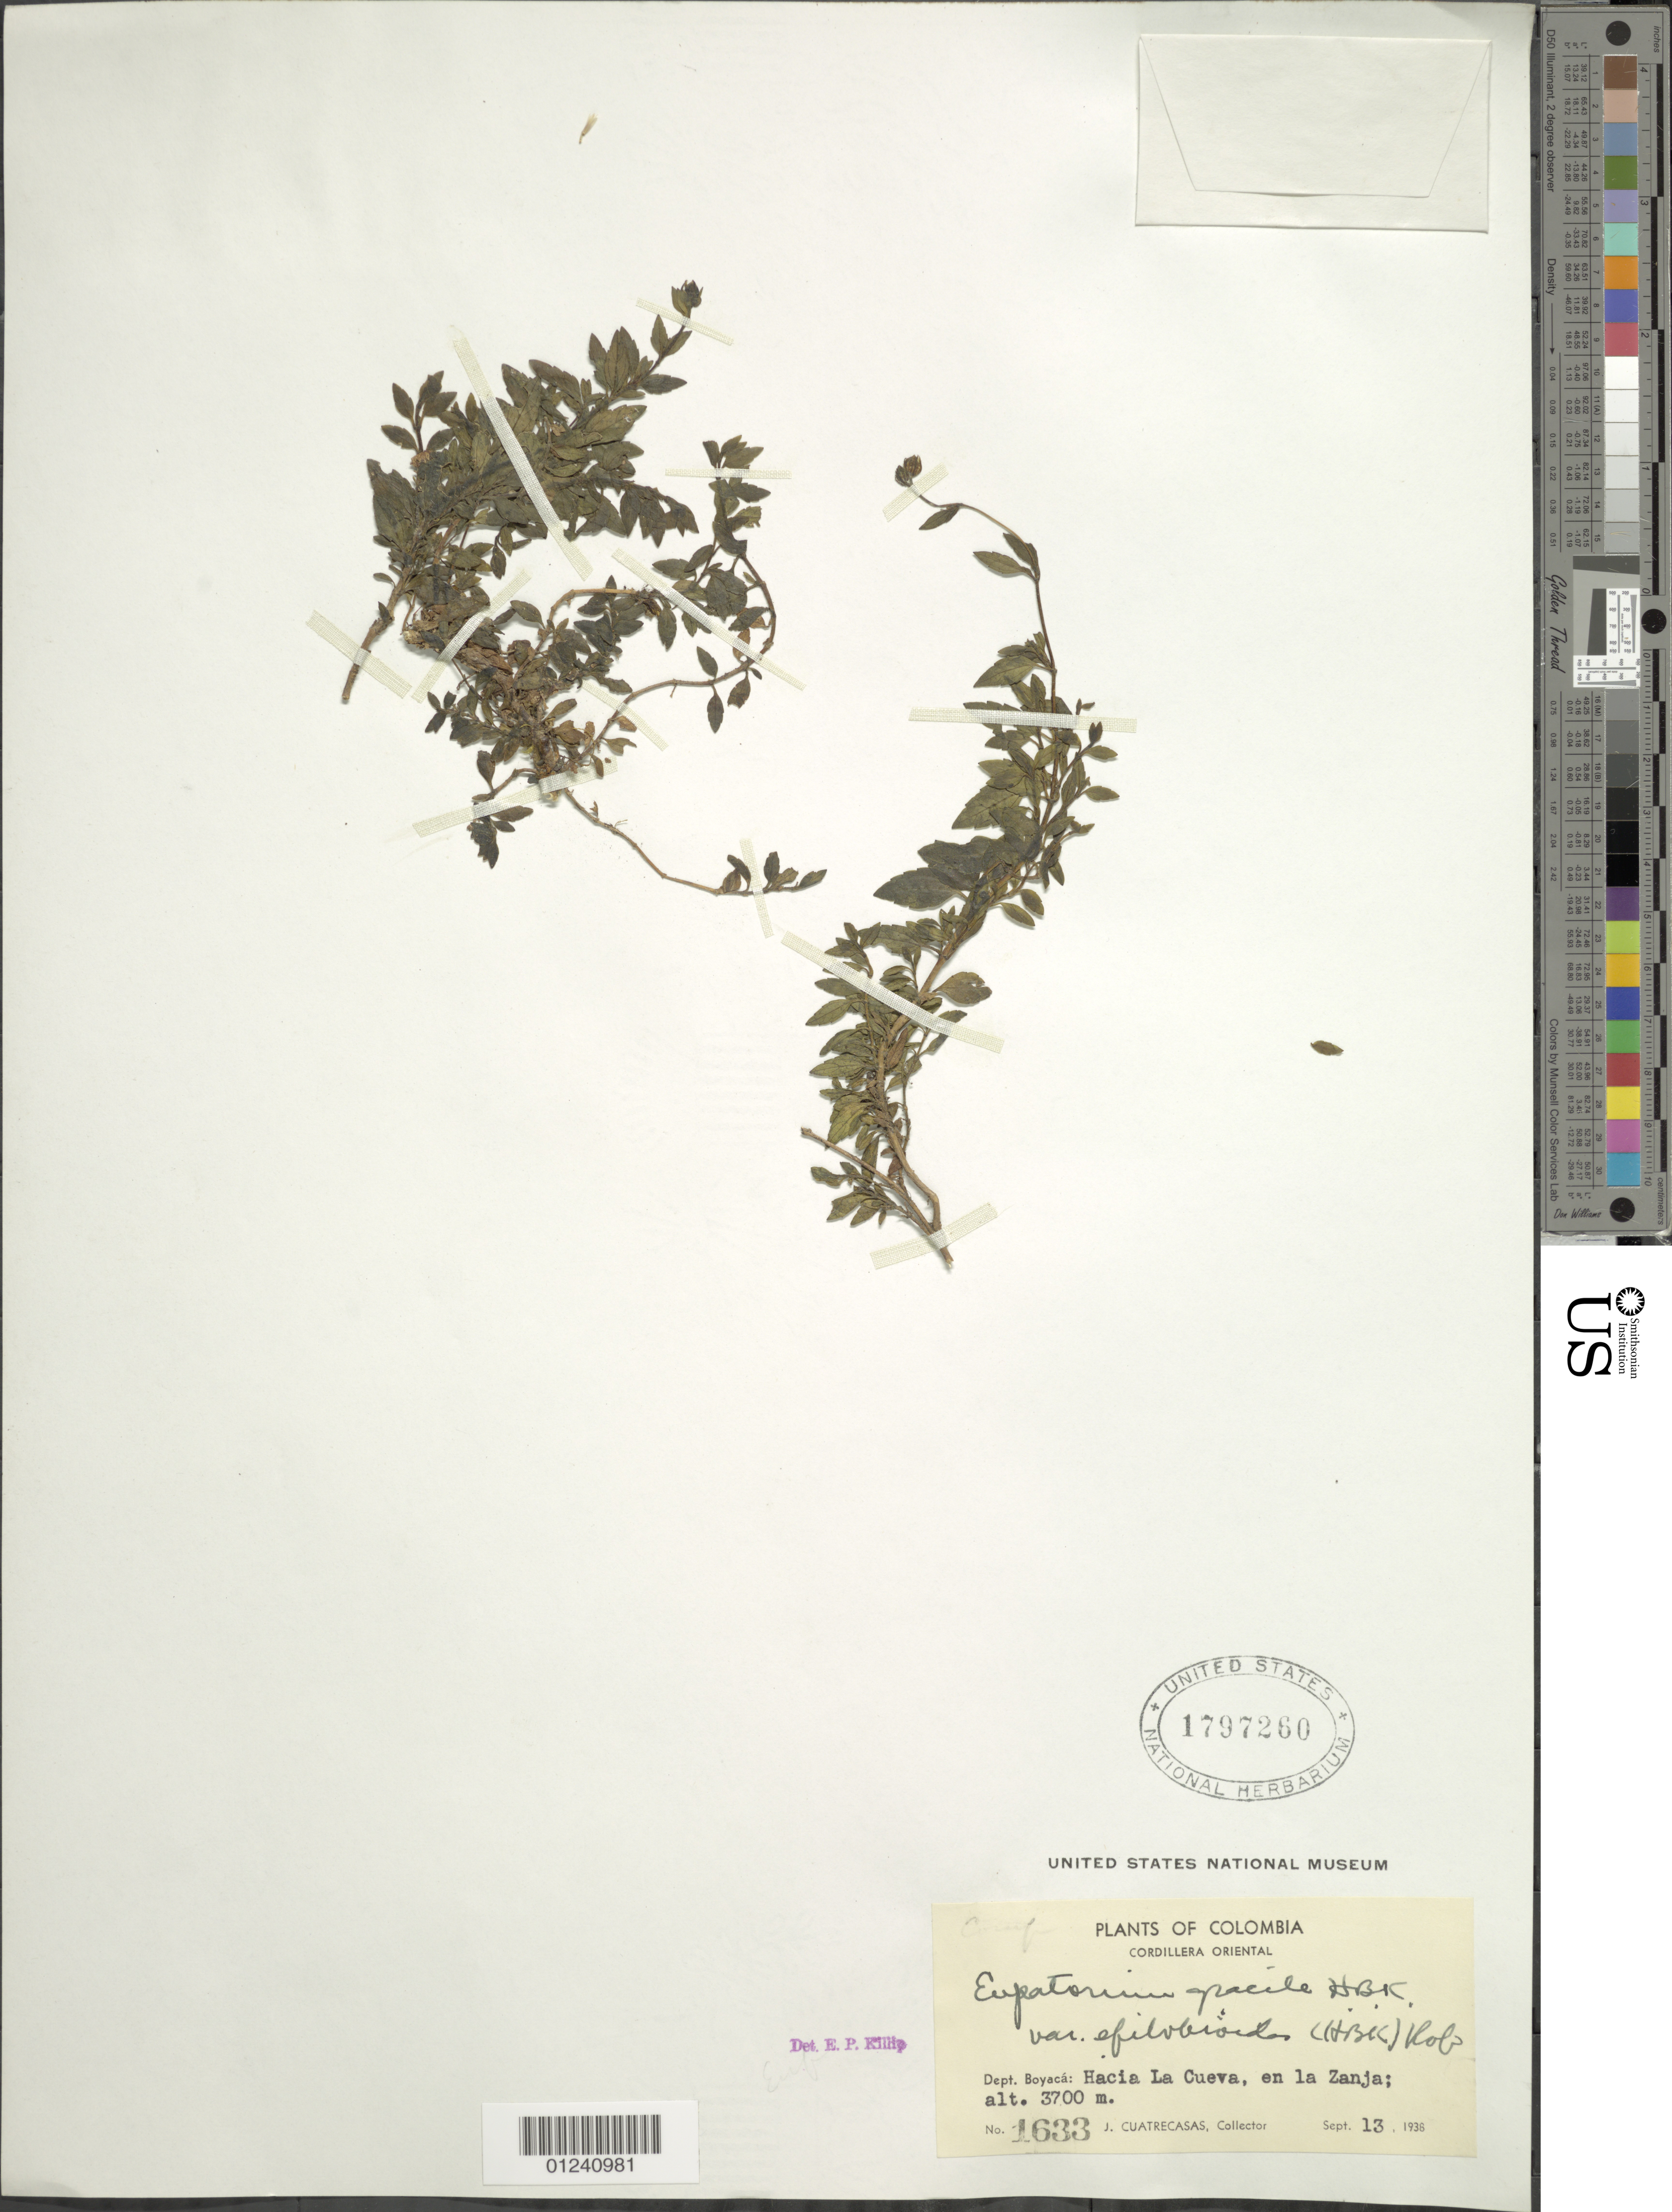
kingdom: Plantae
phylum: Tracheophyta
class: Magnoliopsida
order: Asterales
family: Asteraceae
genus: Ageratina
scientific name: Ageratina gracilis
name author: (Kunth) R.M. King & H. Rob.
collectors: J. Cuatrecasas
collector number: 1633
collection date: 1938-09-13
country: Colombia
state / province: Boyacá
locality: Hacia La Cueva, en la Zanja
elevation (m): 3700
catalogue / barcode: US 1797260